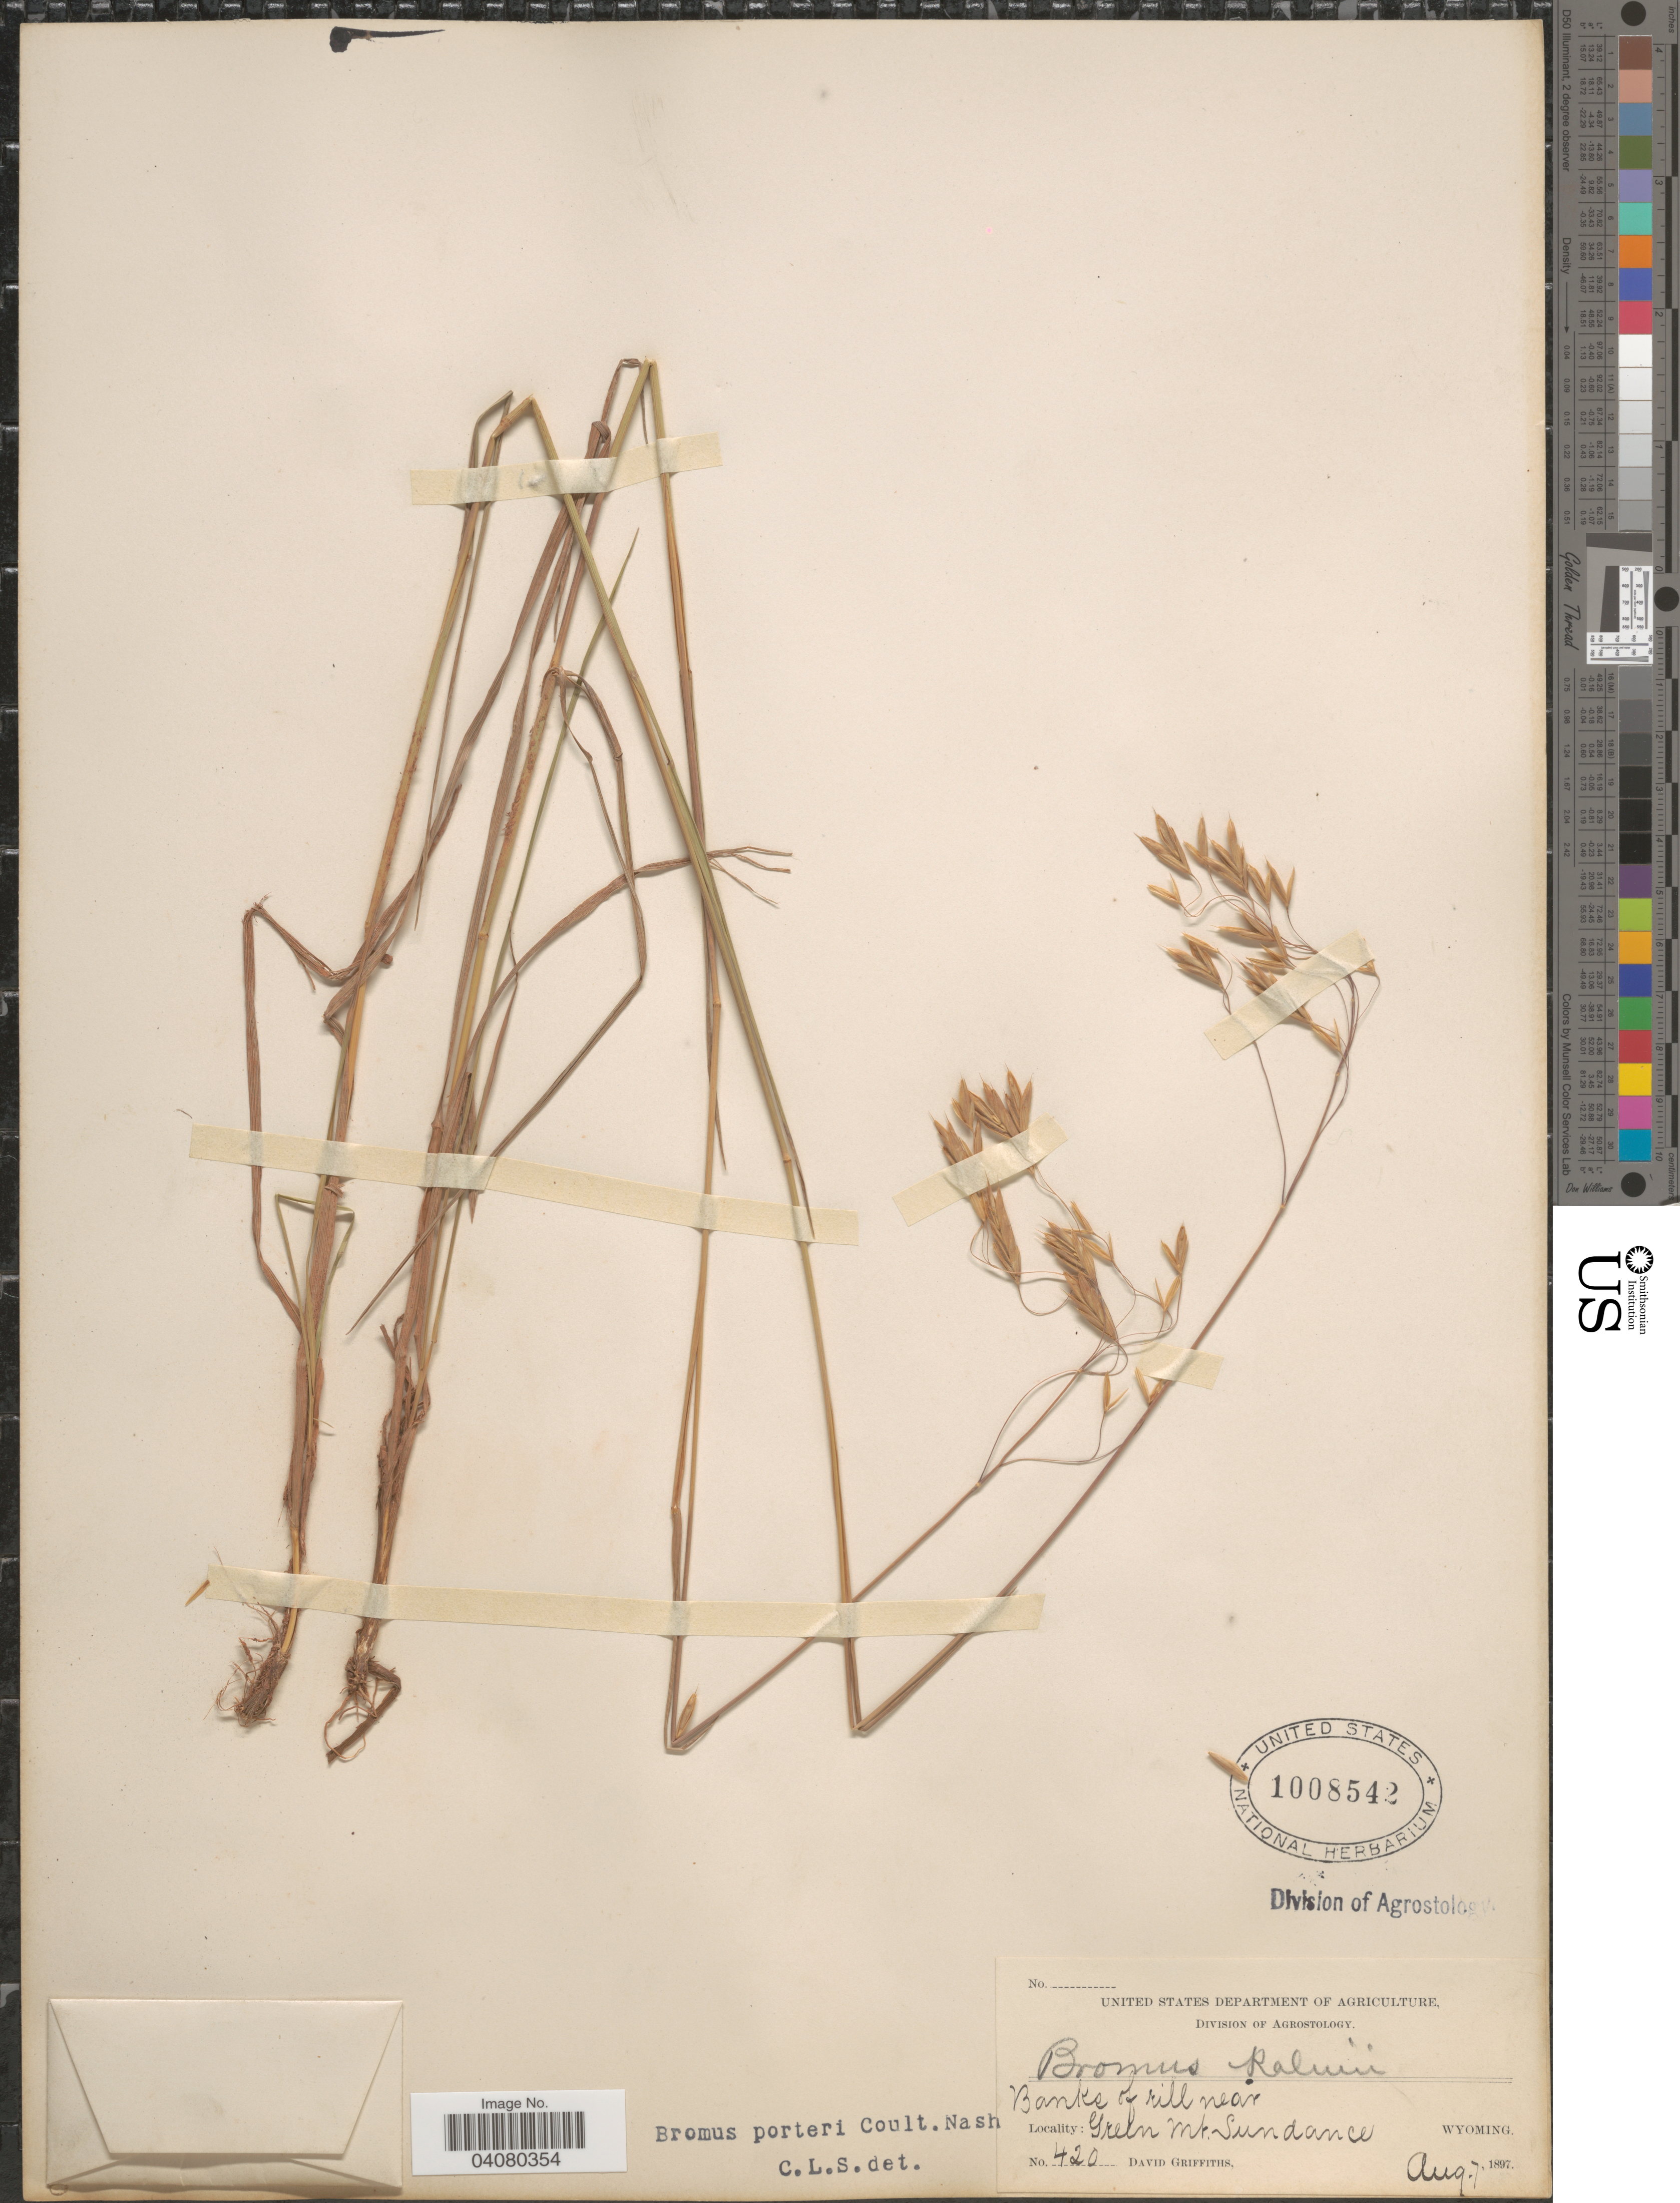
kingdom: Plantae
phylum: Tracheophyta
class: Liliopsida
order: Poales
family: Poaceae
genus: Bromus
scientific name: Bromus anomalus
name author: Rupr. ex E. Fourn.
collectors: D. Griffiths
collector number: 420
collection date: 1897-08-07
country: United States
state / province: Wyoming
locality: Banks of rill near Green Mt. Sundance.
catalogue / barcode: US 1008542